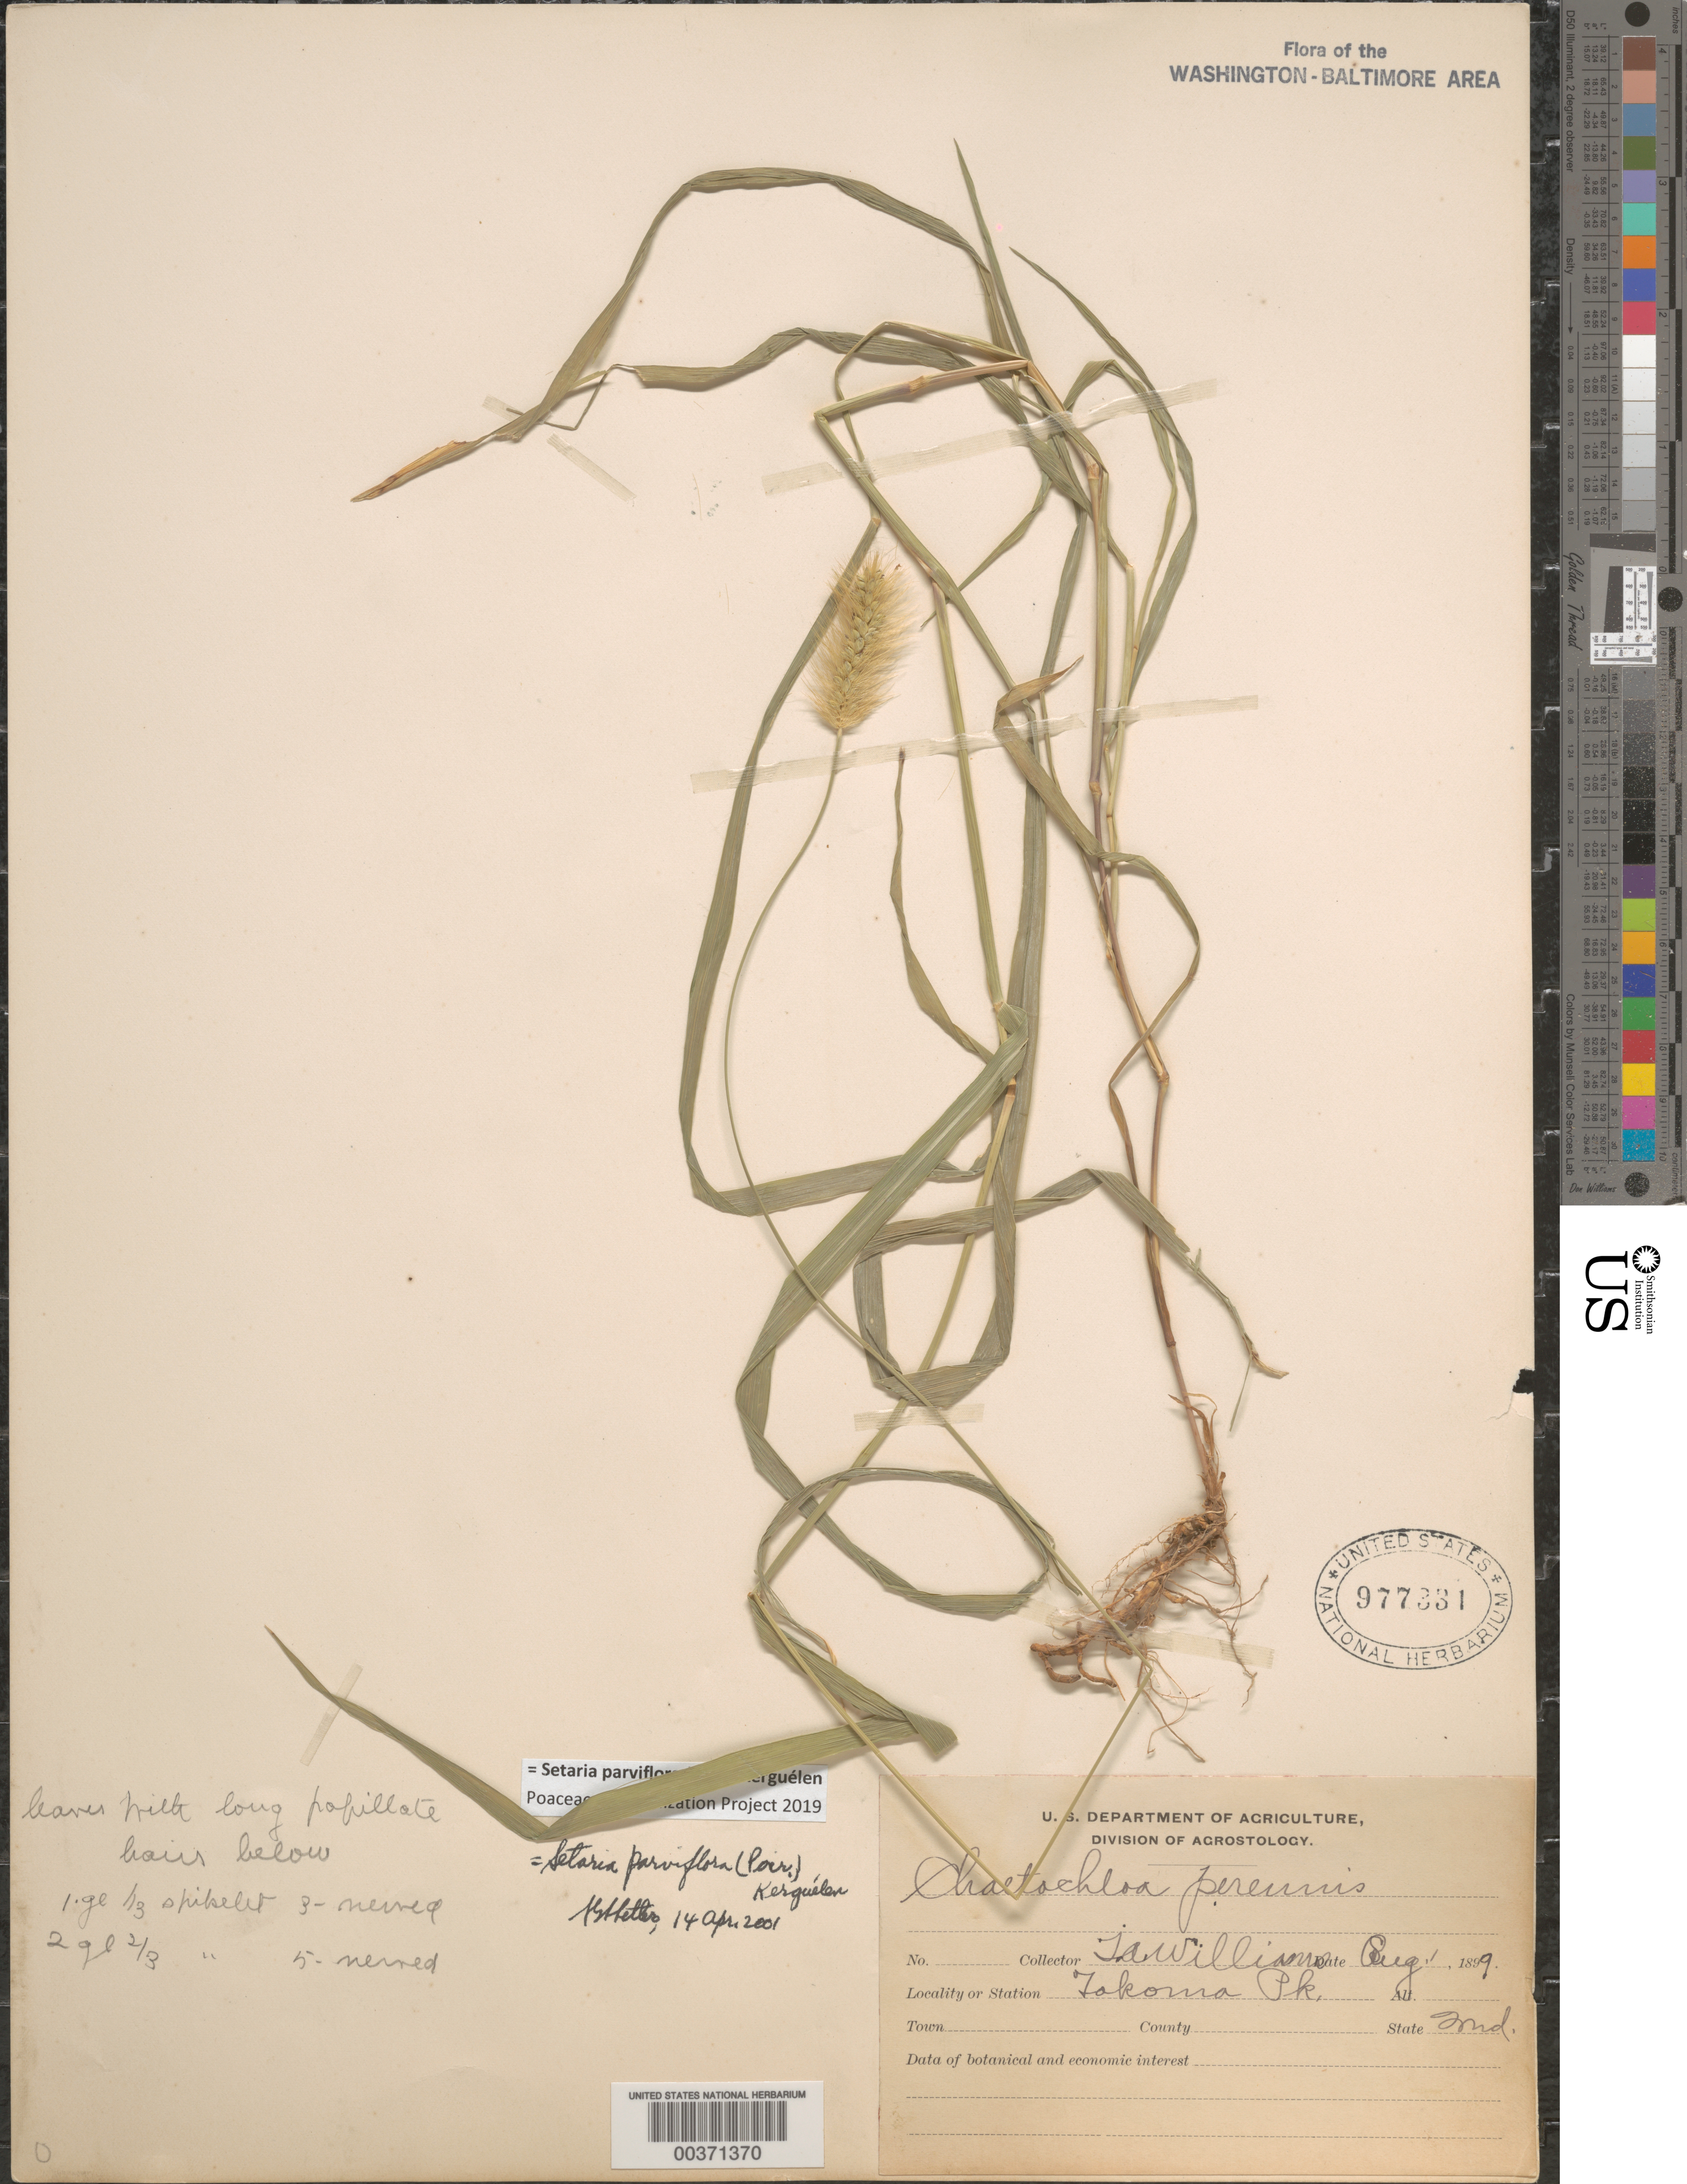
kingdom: Plantae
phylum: Tracheophyta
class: Liliopsida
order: Poales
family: Poaceae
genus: Setaria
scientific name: Setaria parviflora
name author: (Poir.) Kerguélen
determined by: Shetler, Stanwyn G., (US), NMNH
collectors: T. A. Williams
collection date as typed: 01 Aug 1899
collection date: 1899-08-01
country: United States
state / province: Maryland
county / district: Montgomery / Prince George's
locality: Takoma Park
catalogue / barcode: US 977331